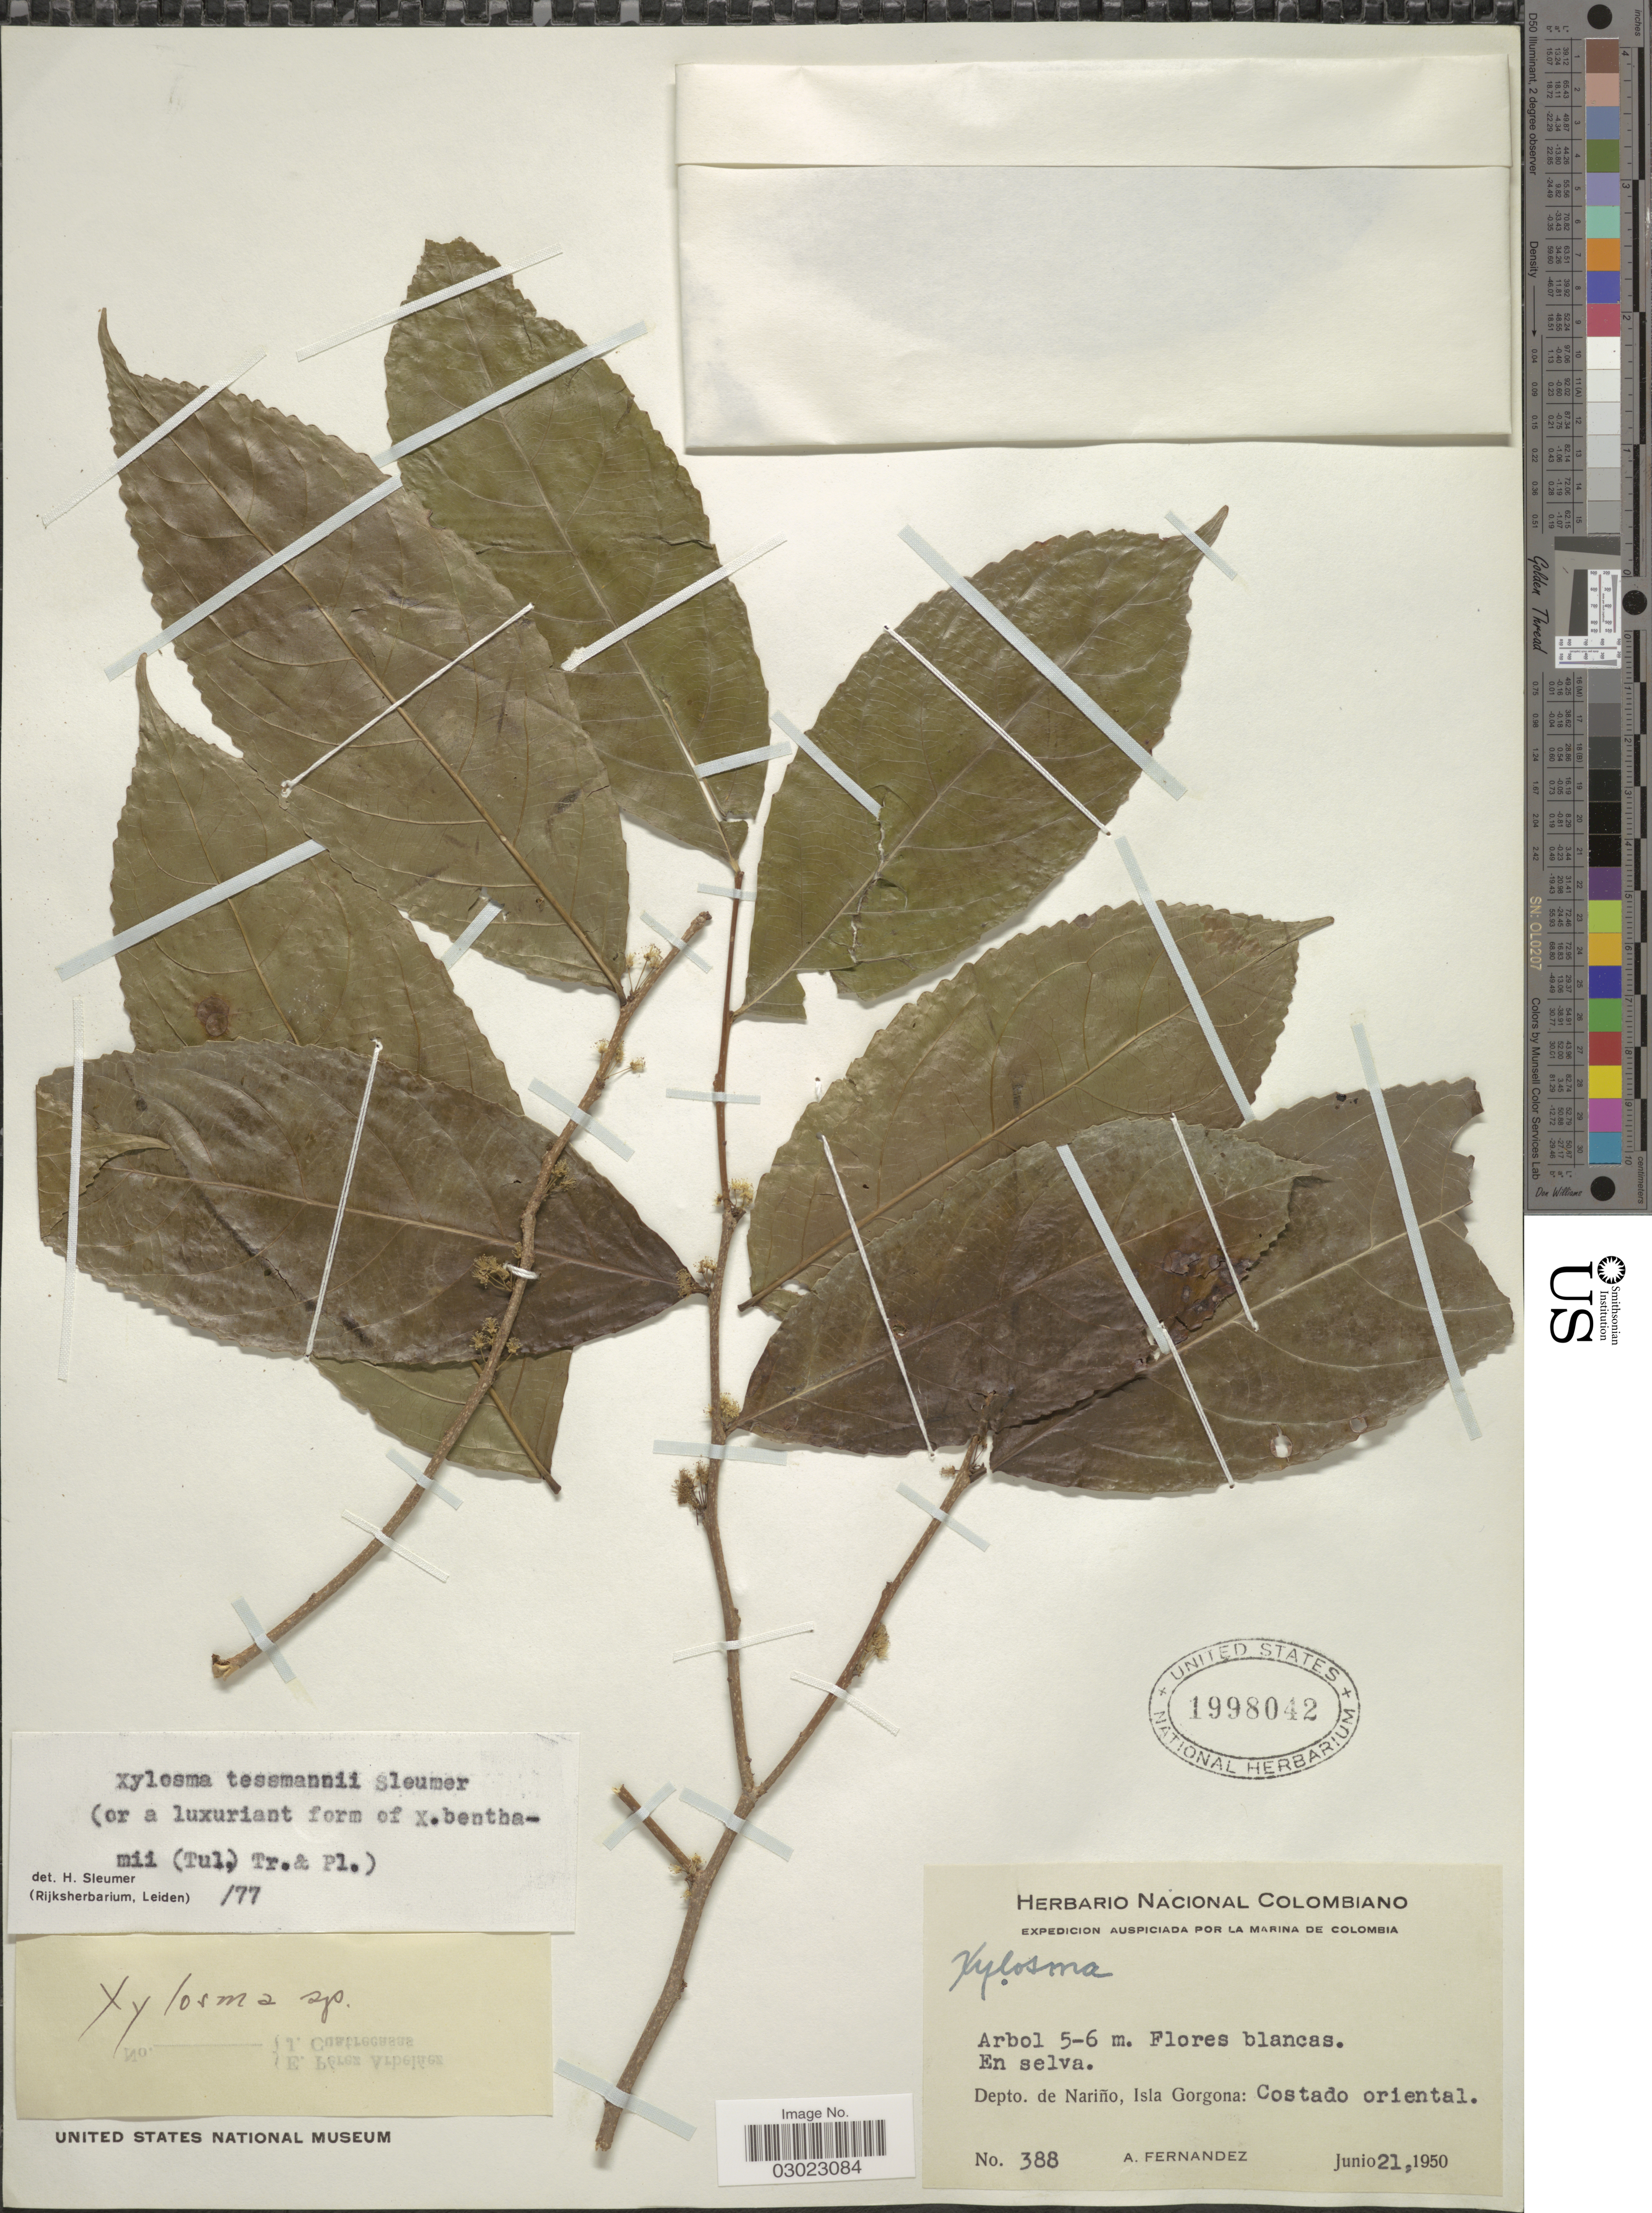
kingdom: Plantae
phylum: Tracheophyta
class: Magnoliopsida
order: Malpighiales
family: Salicaceae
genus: Xylosma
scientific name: Xylosma tessmannii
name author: Sleumer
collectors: A. Fernandez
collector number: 388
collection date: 1950-06-21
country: Colombia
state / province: Nariño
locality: Depto. de Nariño, Isla Gorgona: Costado oriental.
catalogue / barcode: US 1998042